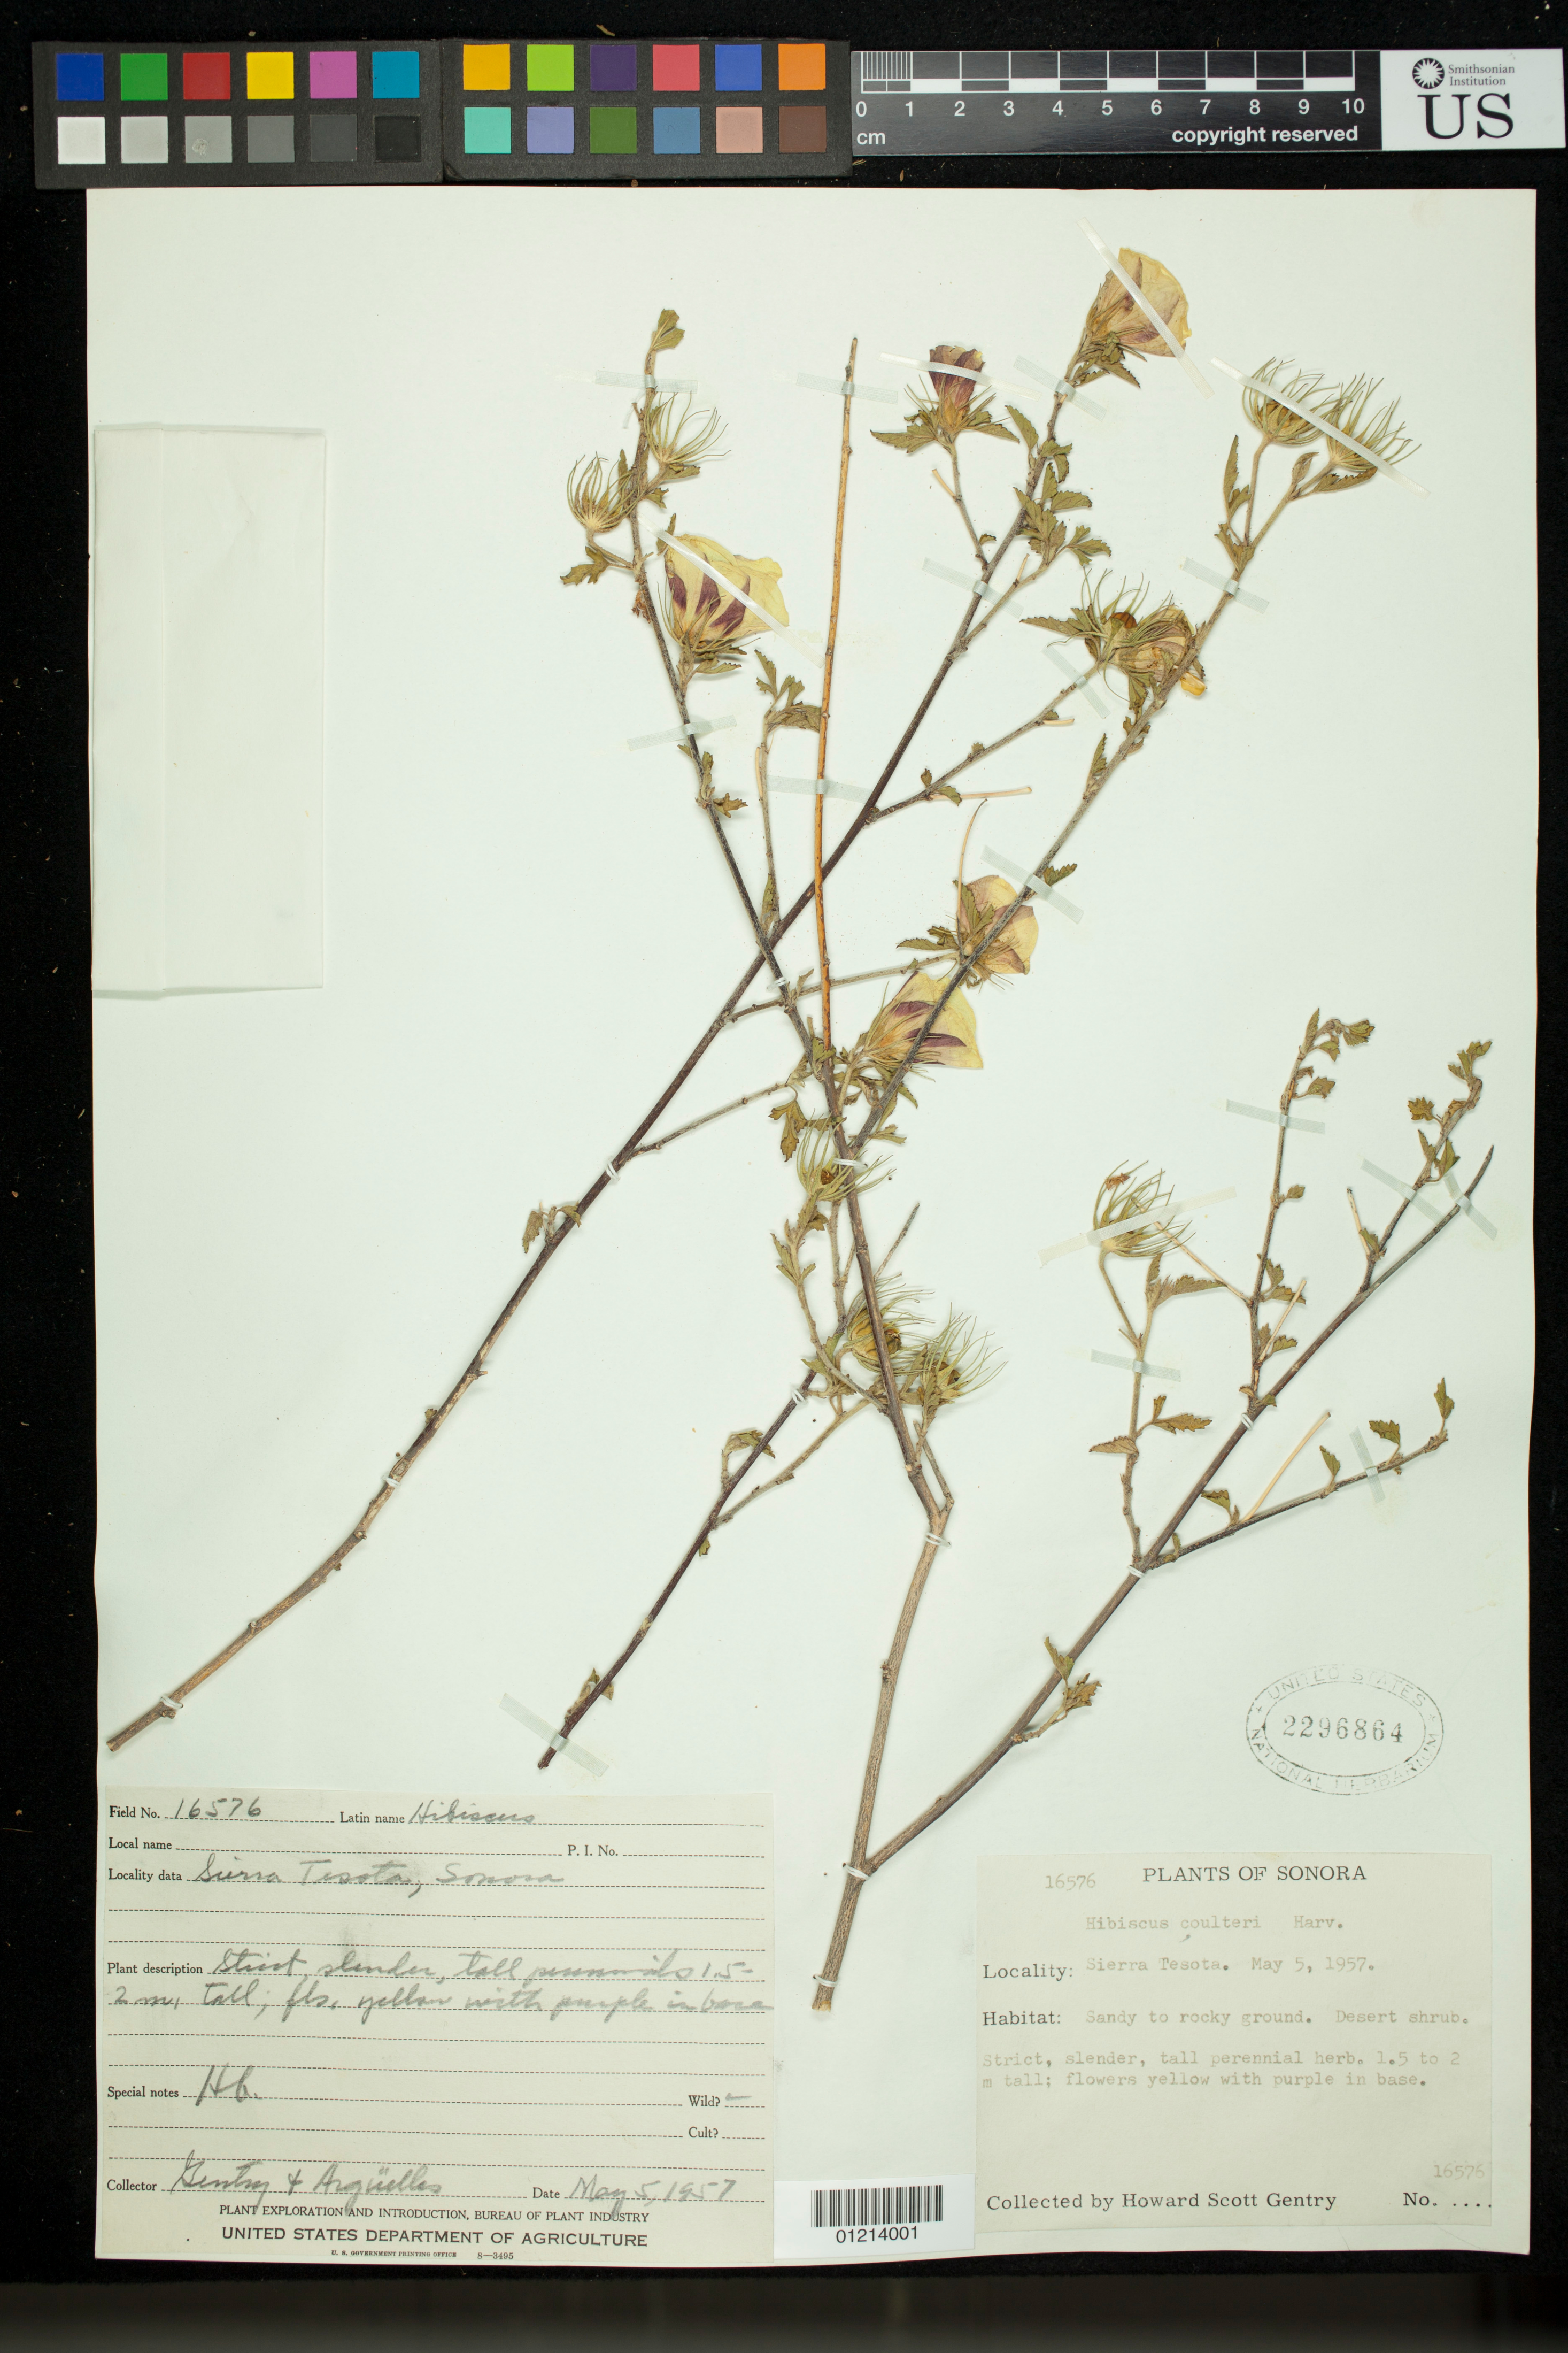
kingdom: Plantae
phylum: Tracheophyta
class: Magnoliopsida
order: Malvales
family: Malvaceae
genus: Hibiscus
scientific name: Hibiscus coulteri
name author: Harv. ex A. Gray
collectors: H. S. Gentry & Arguelles, --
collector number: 16576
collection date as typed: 05 May 1957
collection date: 1957-05-05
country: Mexico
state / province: Sonora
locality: Sierra Tesota, Sonora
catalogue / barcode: US 2296864